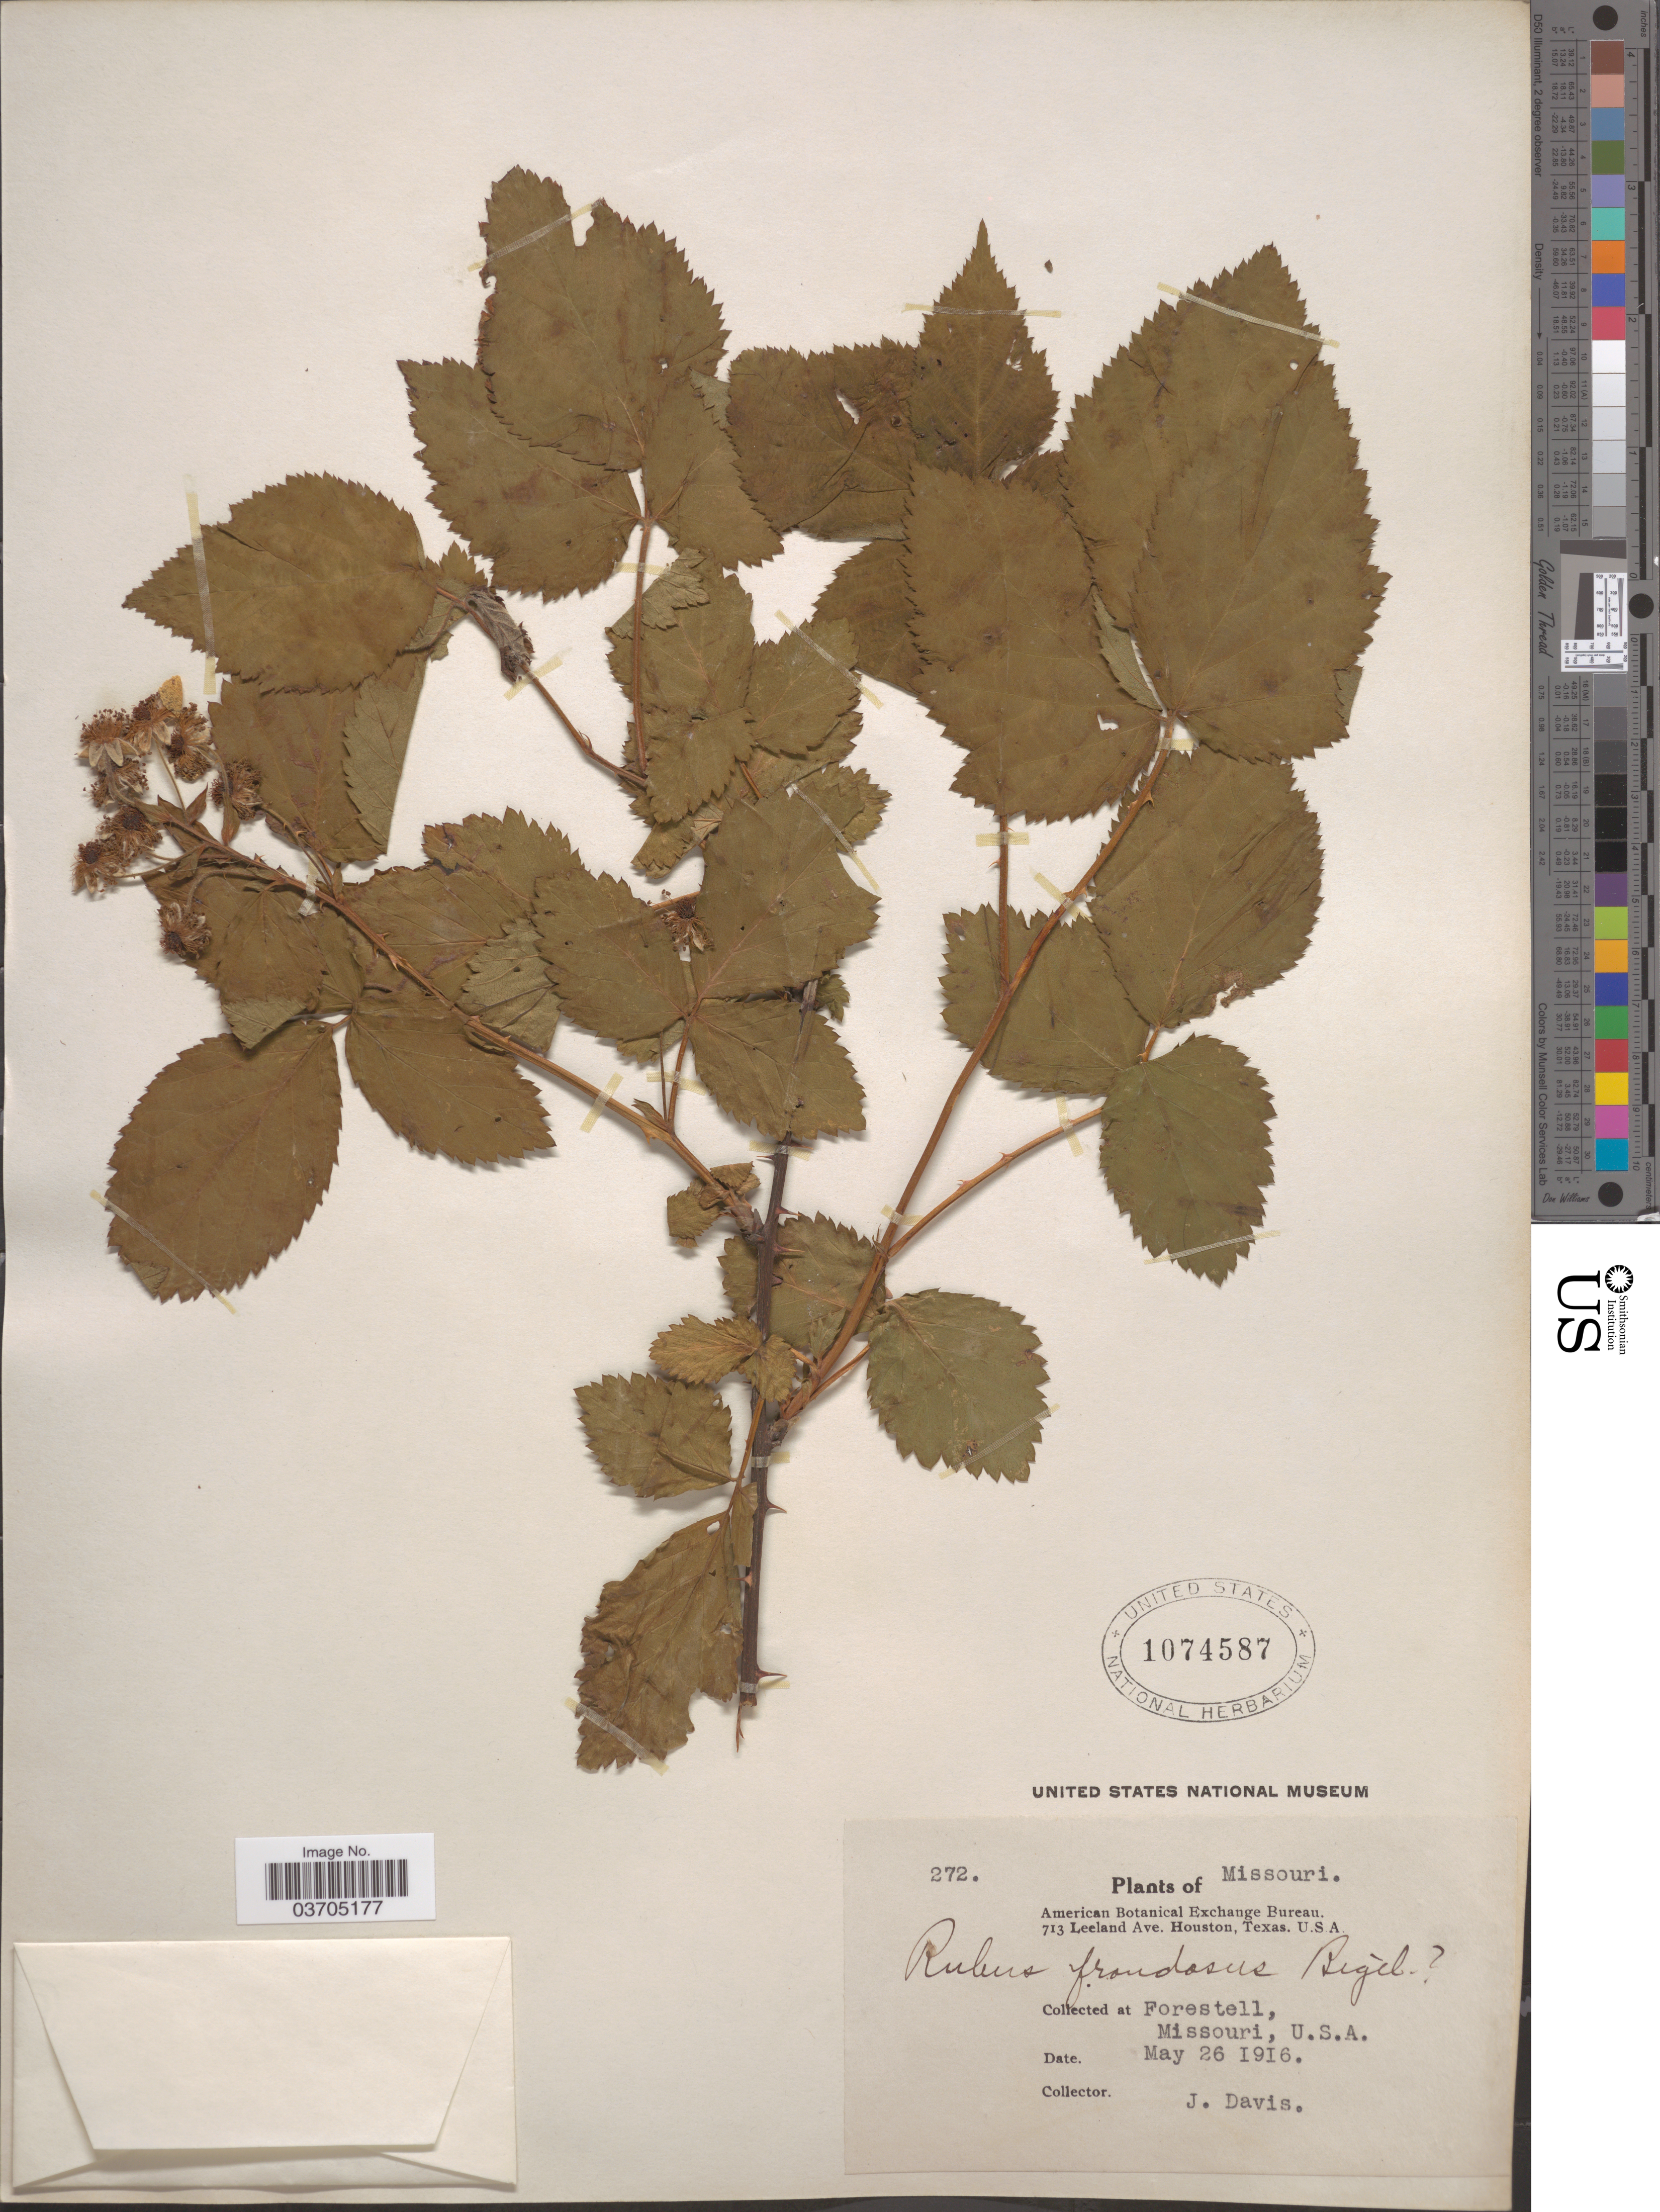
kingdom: Plantae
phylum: Tracheophyta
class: Magnoliopsida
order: Rosales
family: Rosaceae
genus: Rubus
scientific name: Rubus frondosus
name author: Bigelow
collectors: J. Davis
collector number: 272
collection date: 1916-05-26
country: United States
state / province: Missouri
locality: Forestell.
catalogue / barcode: US 1074587